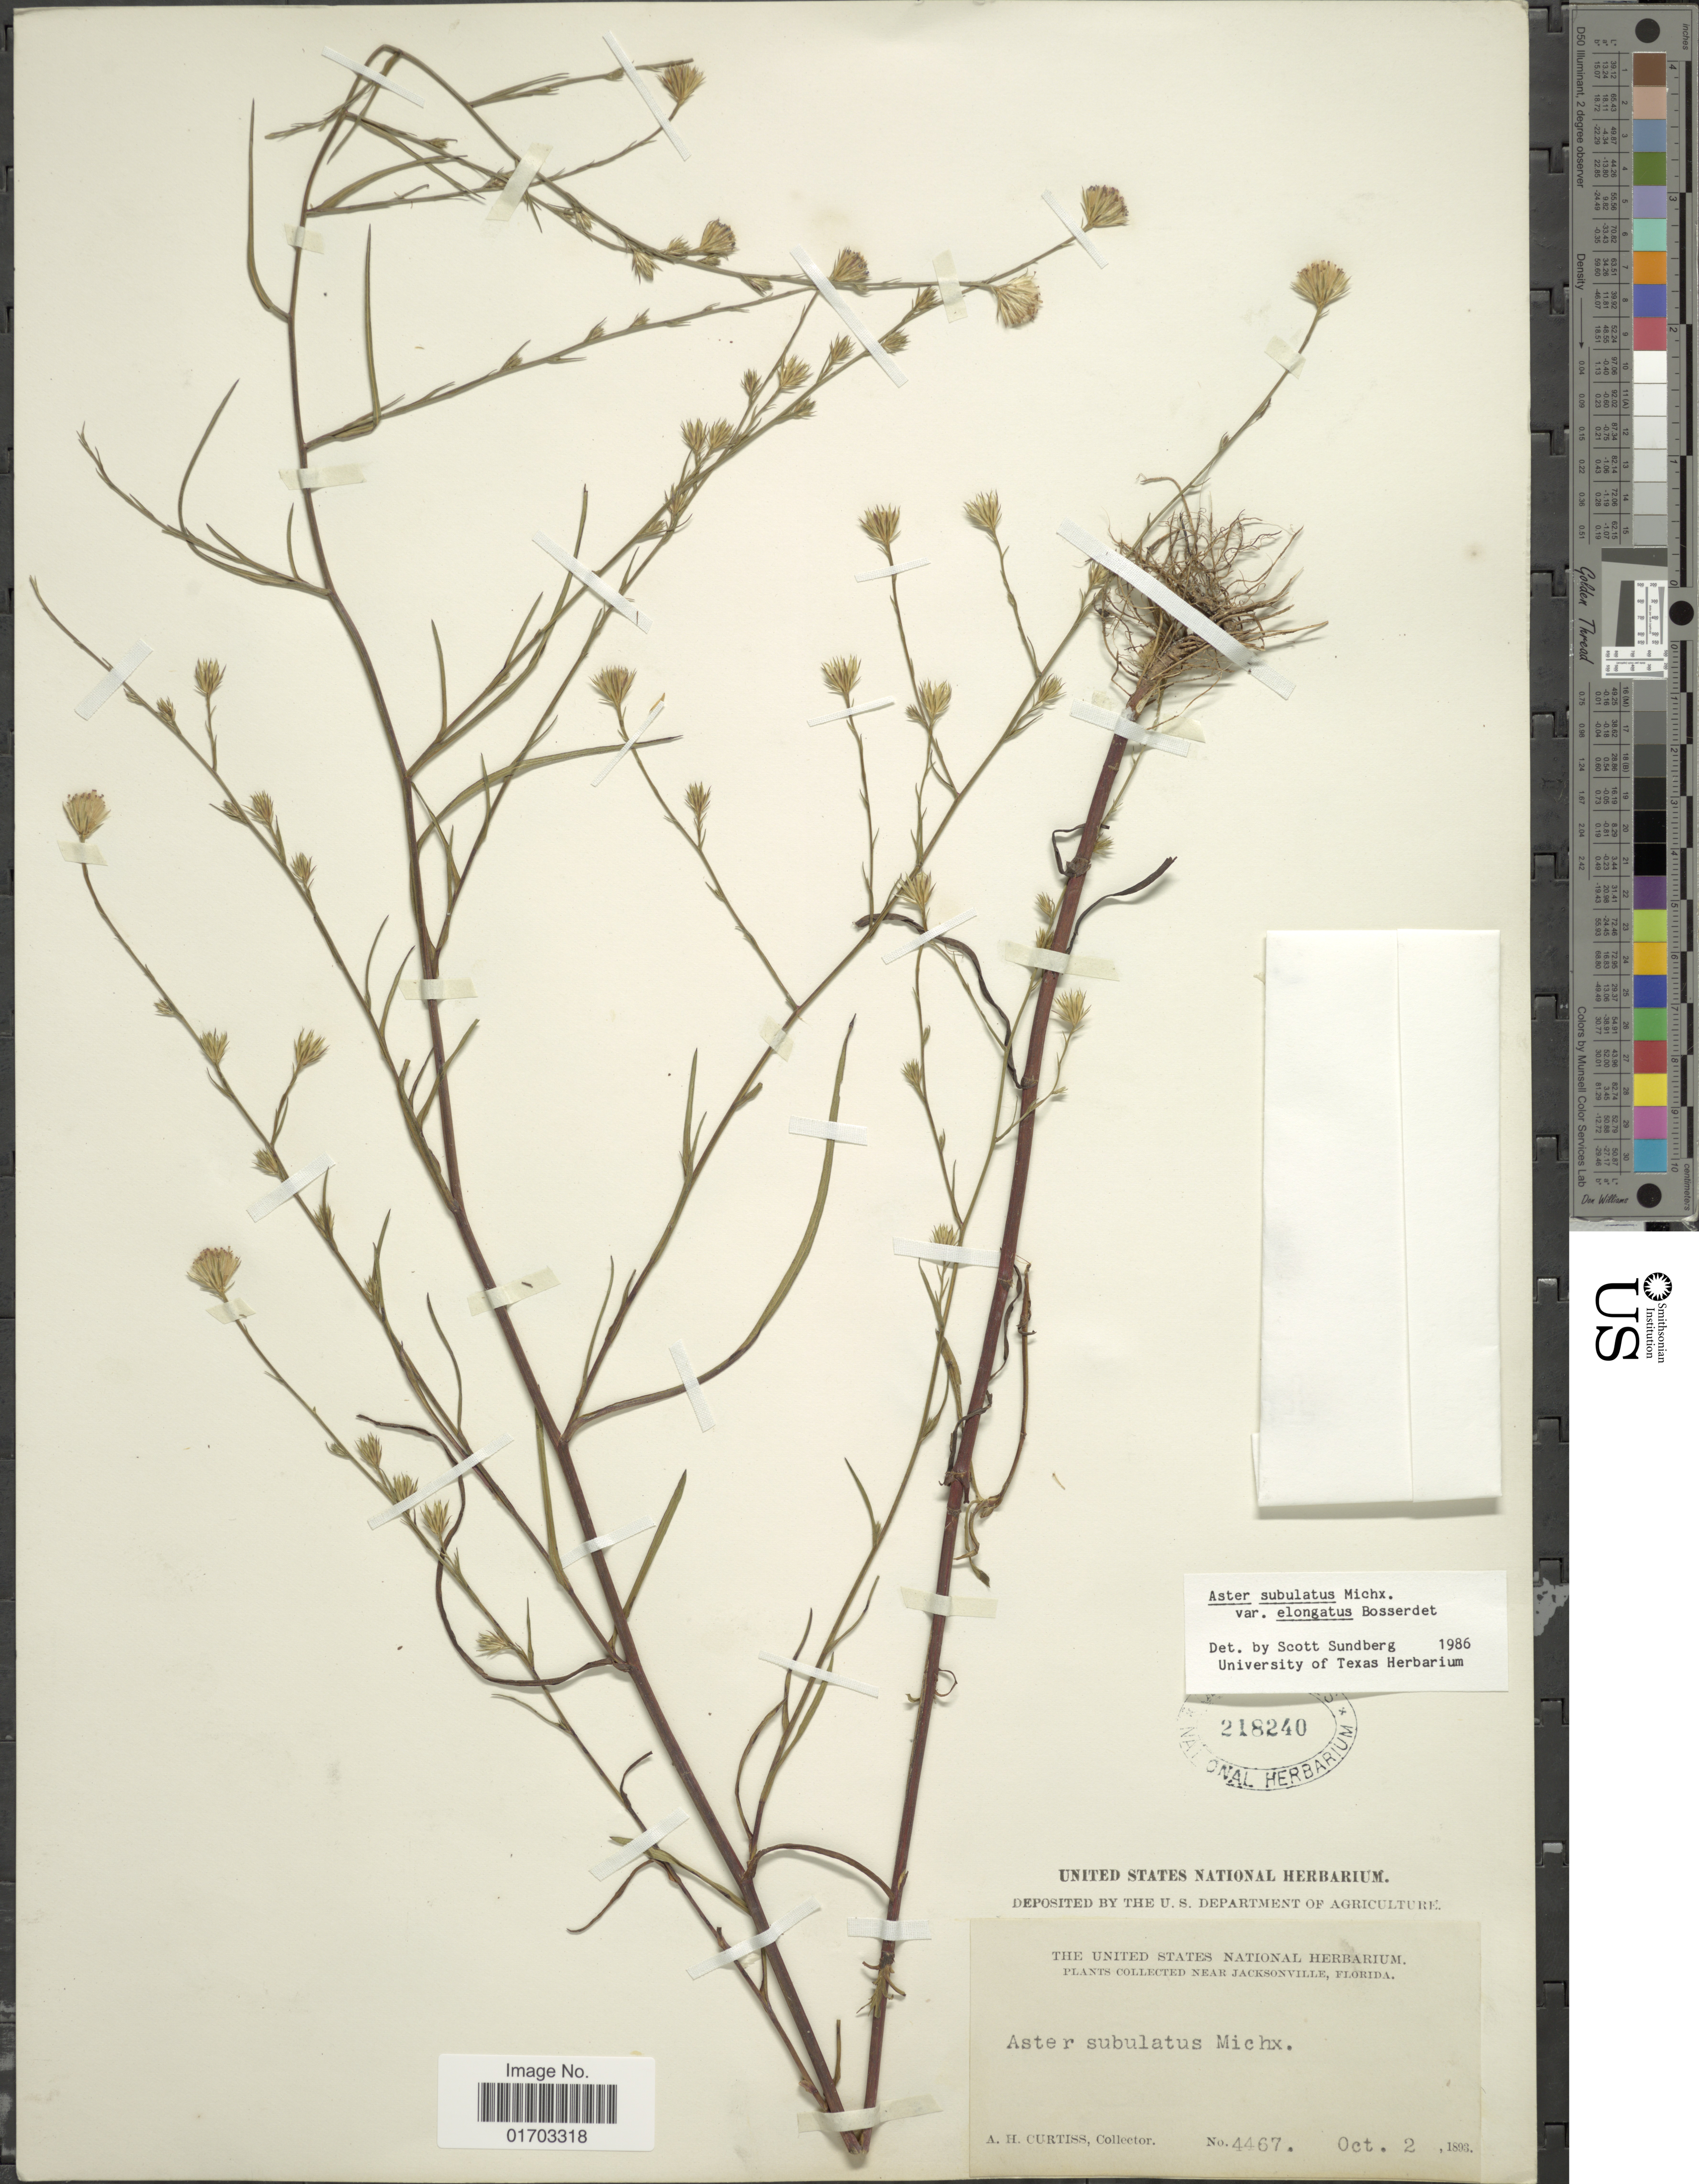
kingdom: Plantae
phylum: Tracheophyta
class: Magnoliopsida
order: Asterales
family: Asteraceae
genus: Symphyotrichum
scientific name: Symphyotrichum bahamense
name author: (Britton) G.L. Nesom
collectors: A. H. Curtiss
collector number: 4467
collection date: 1893-10-02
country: United States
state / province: Florida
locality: Near Jacksonville.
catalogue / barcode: US 218240